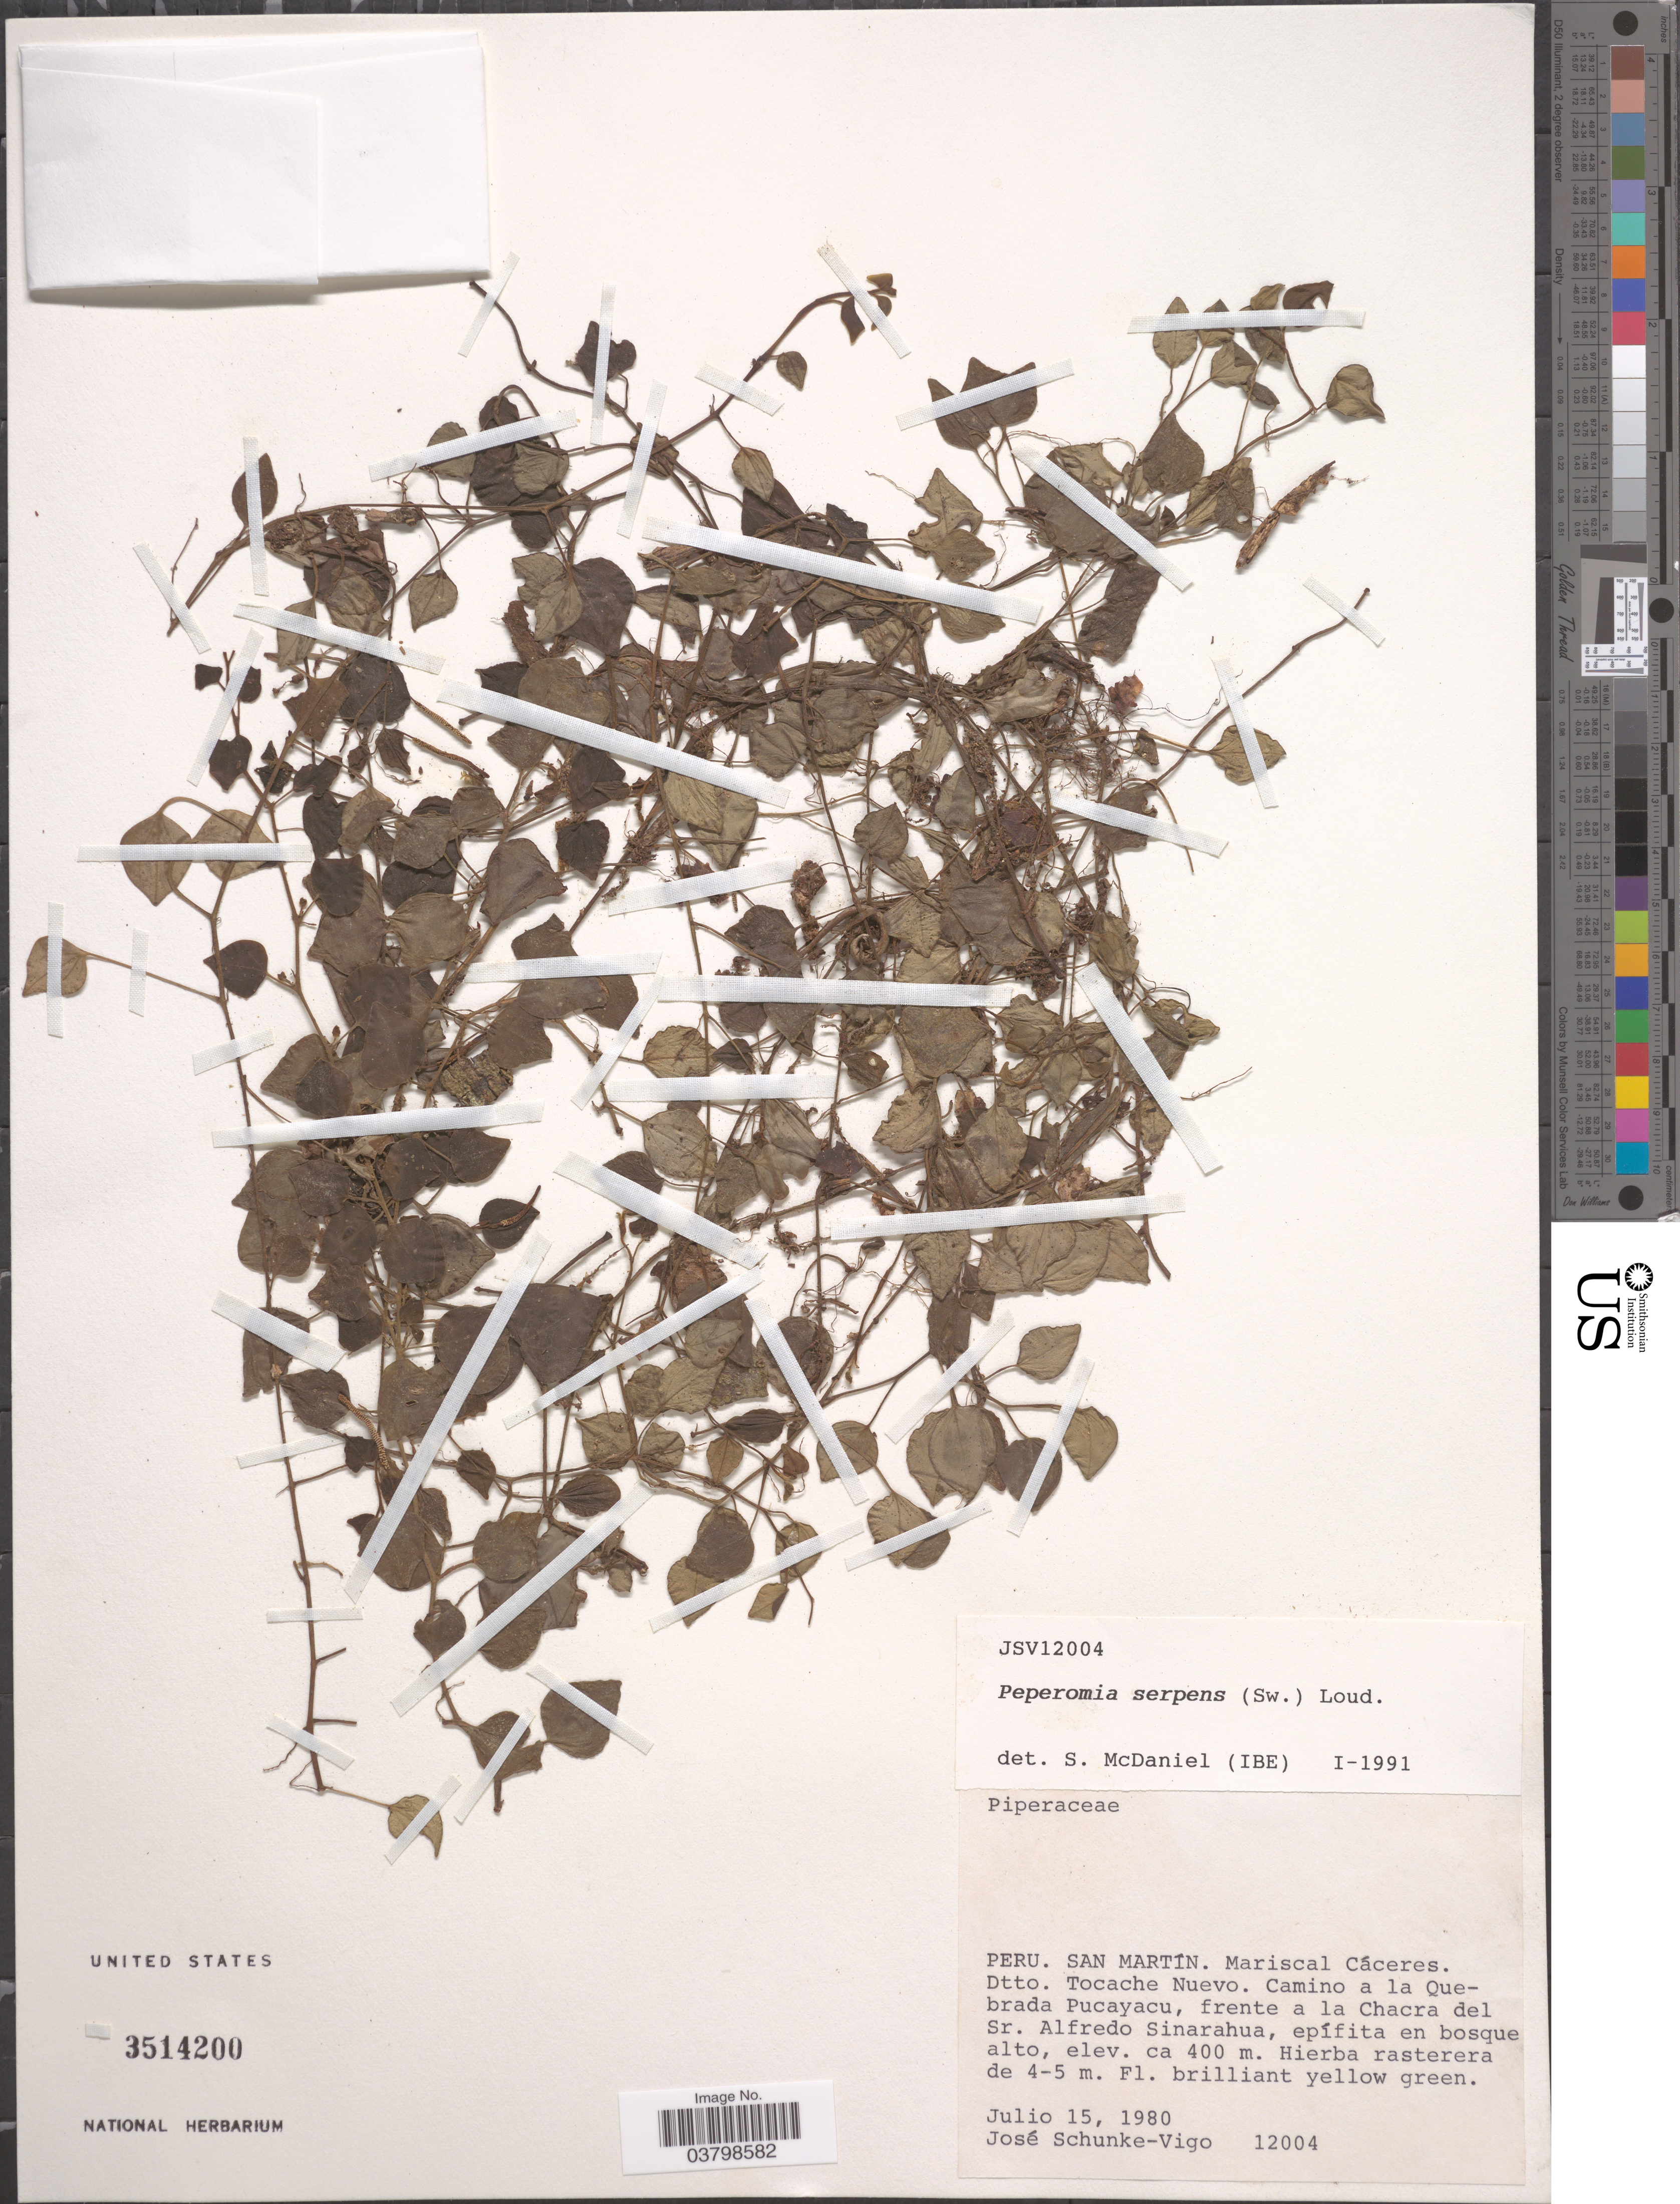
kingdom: Plantae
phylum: Tracheophyta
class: Magnoliopsida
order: Piperales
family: Piperaceae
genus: Peperomia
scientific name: Peperomia serpens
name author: (Sw.) Loudon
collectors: J. Schunke Vigo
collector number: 12004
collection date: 1980-07-15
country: Peru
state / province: San Martín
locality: Mariscal Cáceres. Dtto. Tocache Nuevo. Camino a la Quebrada Pucayacu, frente a la Chacra del Sr. Alfredo Sinarahua.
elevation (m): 400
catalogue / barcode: US 3514200